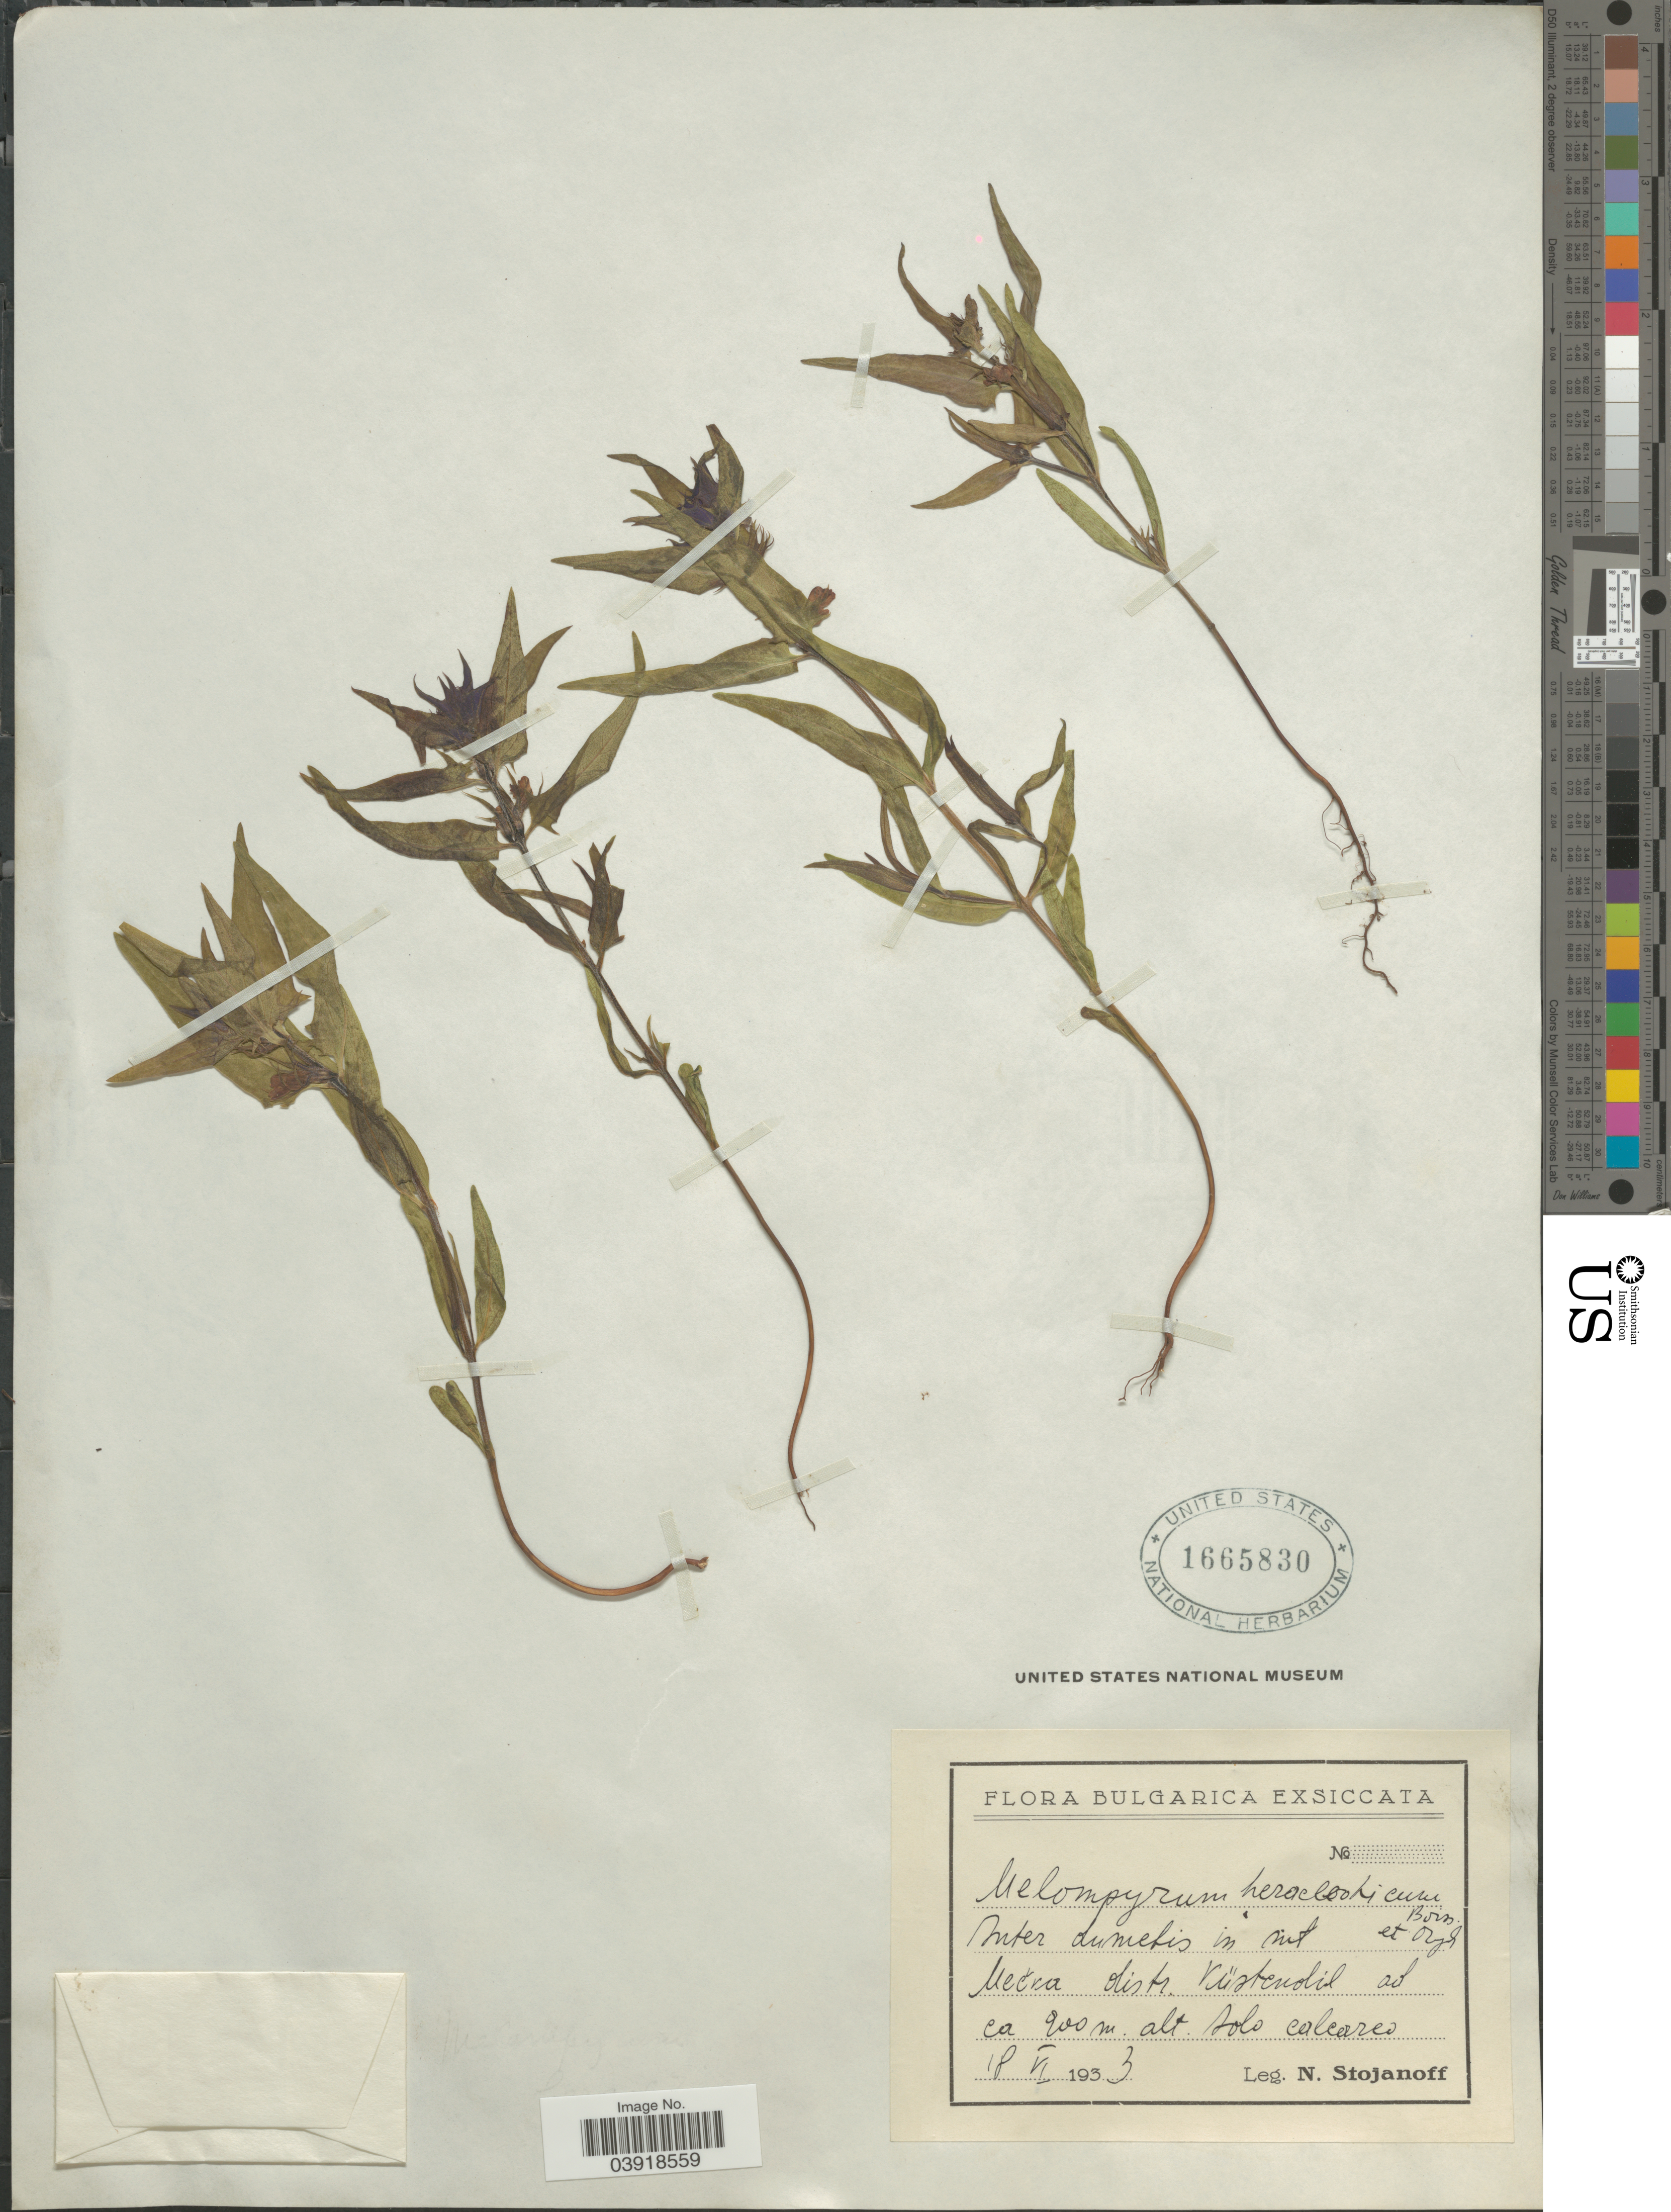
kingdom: Plantae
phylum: Tracheophyta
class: Magnoliopsida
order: Lamiales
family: Orobanchaceae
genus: Melampyrum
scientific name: Melampyrum heracleoticum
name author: Boiss. & Orph. ex Boiss.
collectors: N. Stojanoff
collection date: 1933-06-18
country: Bulgaria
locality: Bulgarica. Inter dumetis in mt Mečra distr. Vüstendil ad.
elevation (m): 900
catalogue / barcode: US 1665830